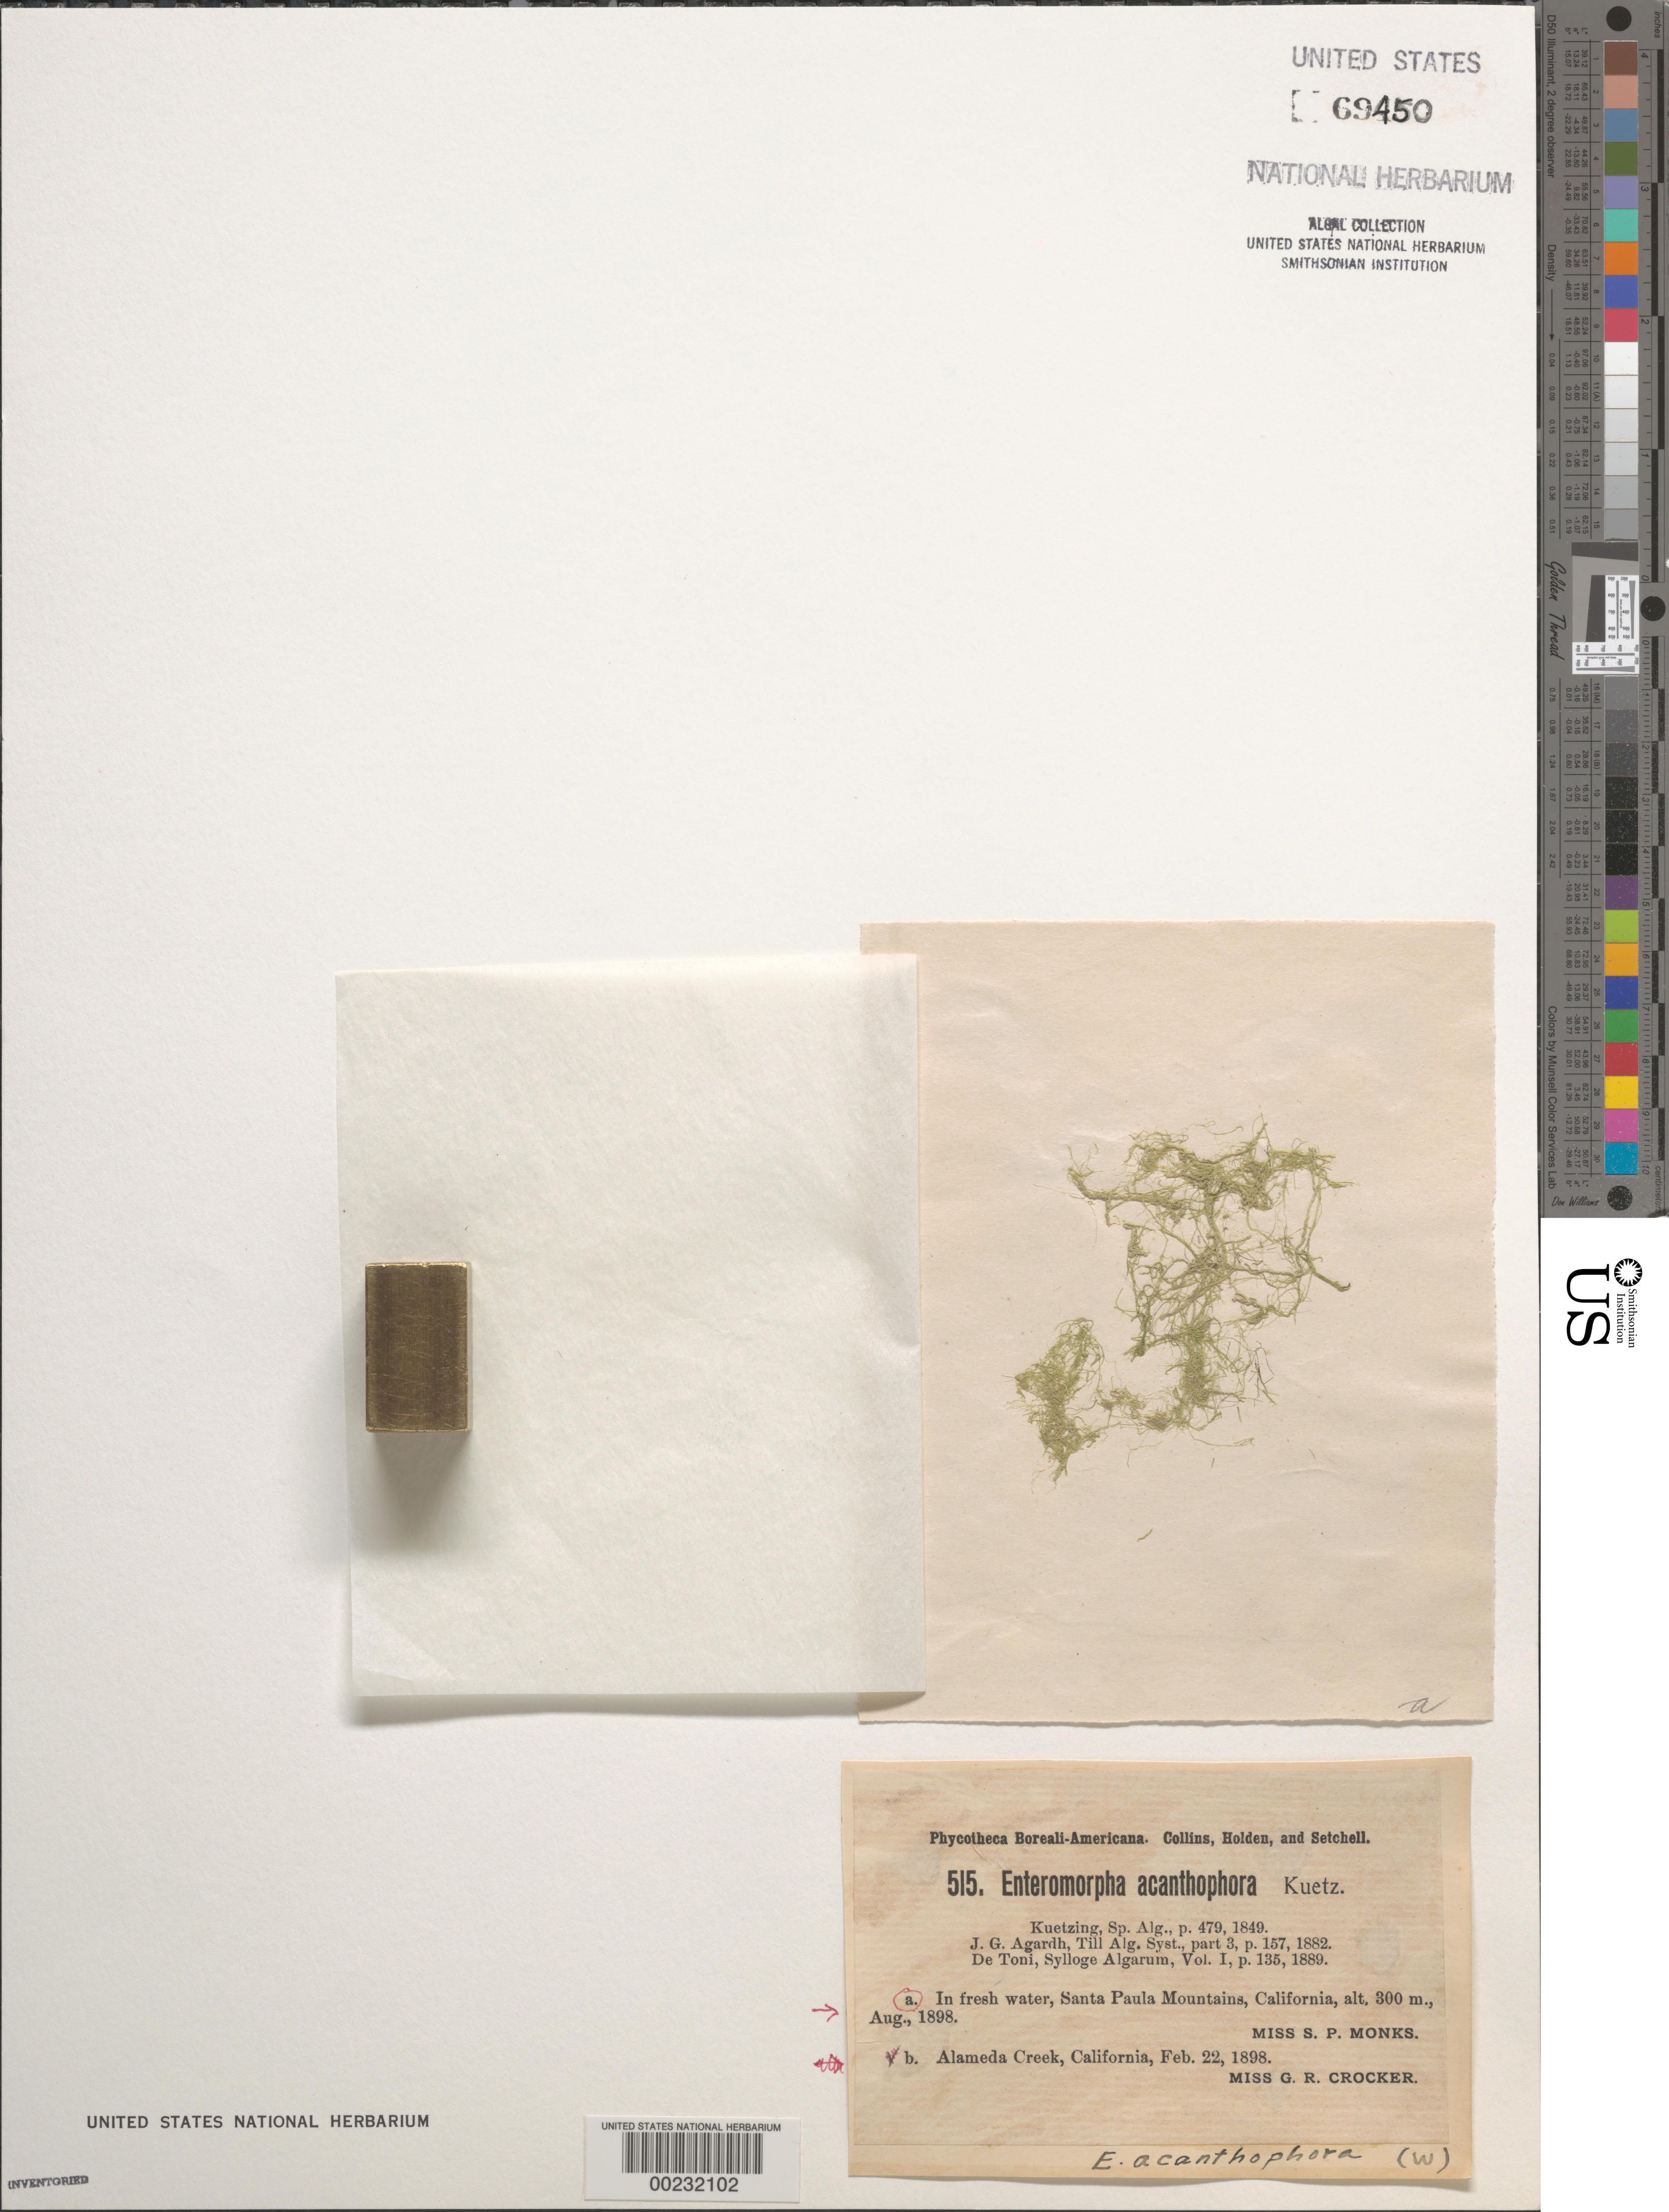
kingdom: Plantae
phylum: Chlorophyta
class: Ulvophyceae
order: Ulvales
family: Ulvaceae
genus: Ulva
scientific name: Ulva acanthophora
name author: (Kütz.) H.S. Hayden et al.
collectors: S. Monks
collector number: PB-A 515a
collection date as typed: Aug 1898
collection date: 1898-08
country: United States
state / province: California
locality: Santa Paula Mountains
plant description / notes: Collins, Holden & Setchell, Phycotheca Boreali-Americana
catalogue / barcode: US 69450